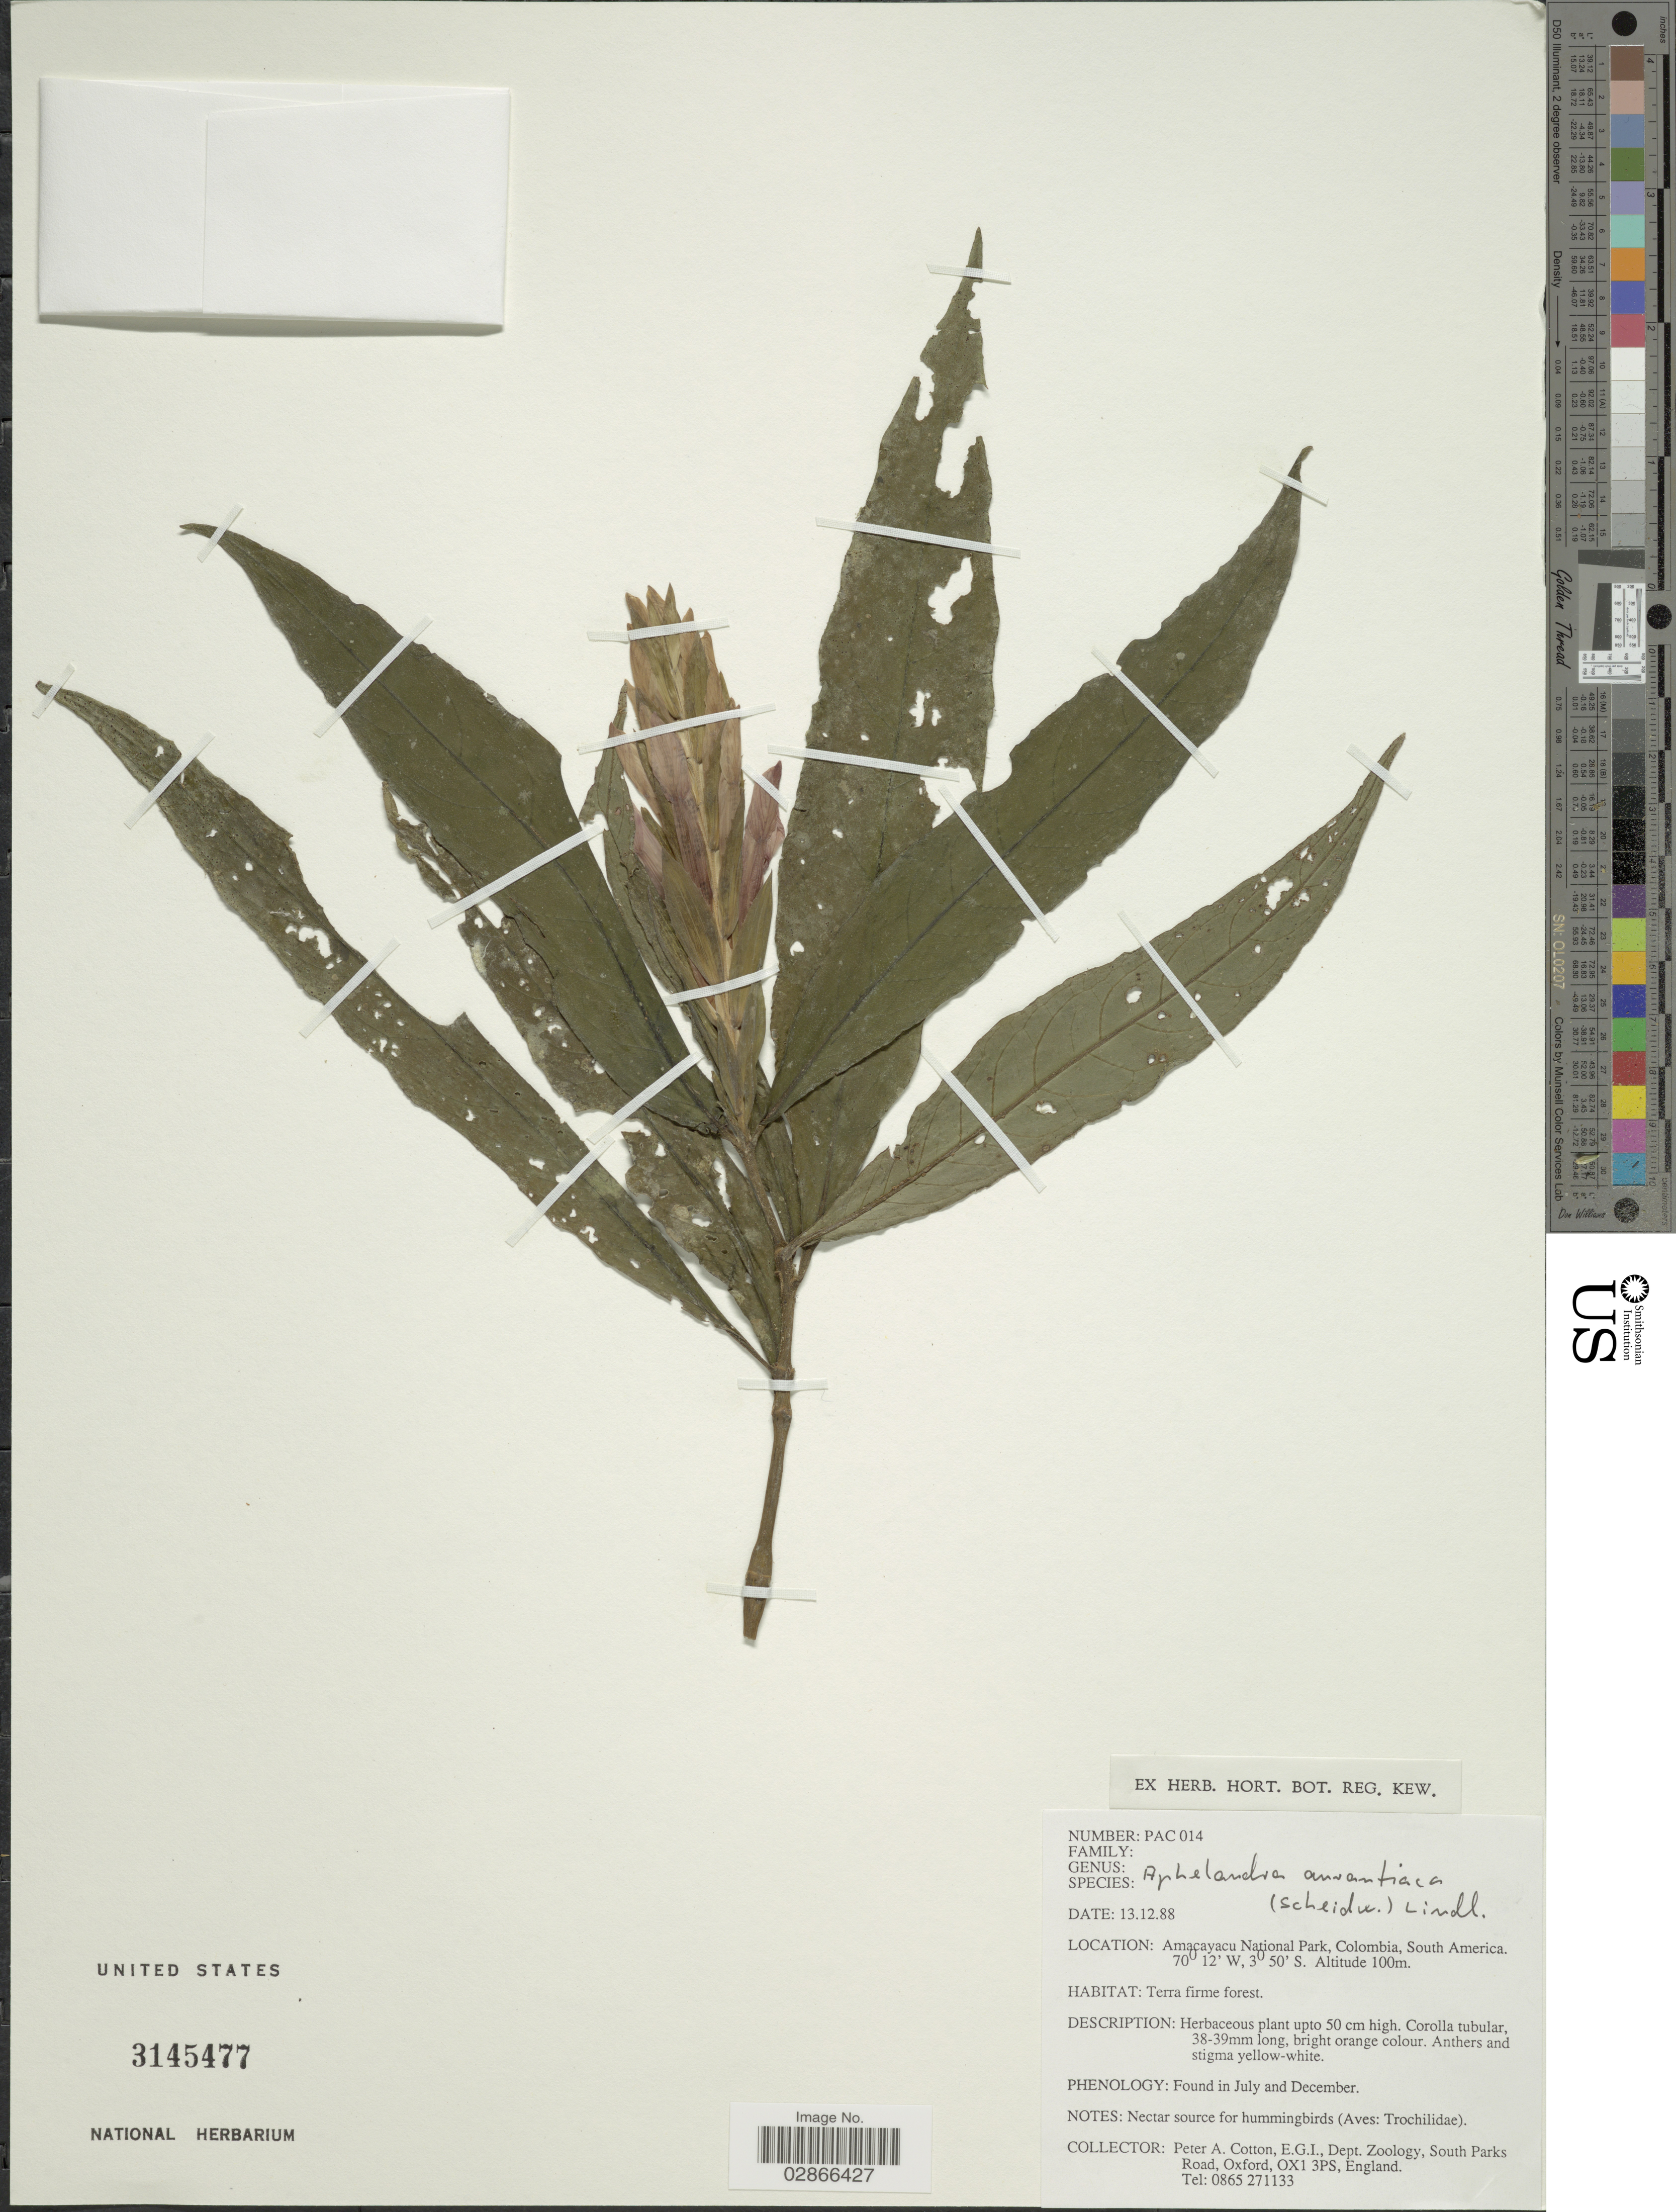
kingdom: Plantae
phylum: Tracheophyta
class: Magnoliopsida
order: Lamiales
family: Acanthaceae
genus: Aphelandra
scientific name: Aphelandra aurantiaca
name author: (Scheidw.) Lindl.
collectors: P. Cotton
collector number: PAC014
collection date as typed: Transcribed d/m/y: 13/12/88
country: Colombia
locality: Amacayacu National Park.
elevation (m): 100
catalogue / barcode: US 3145477